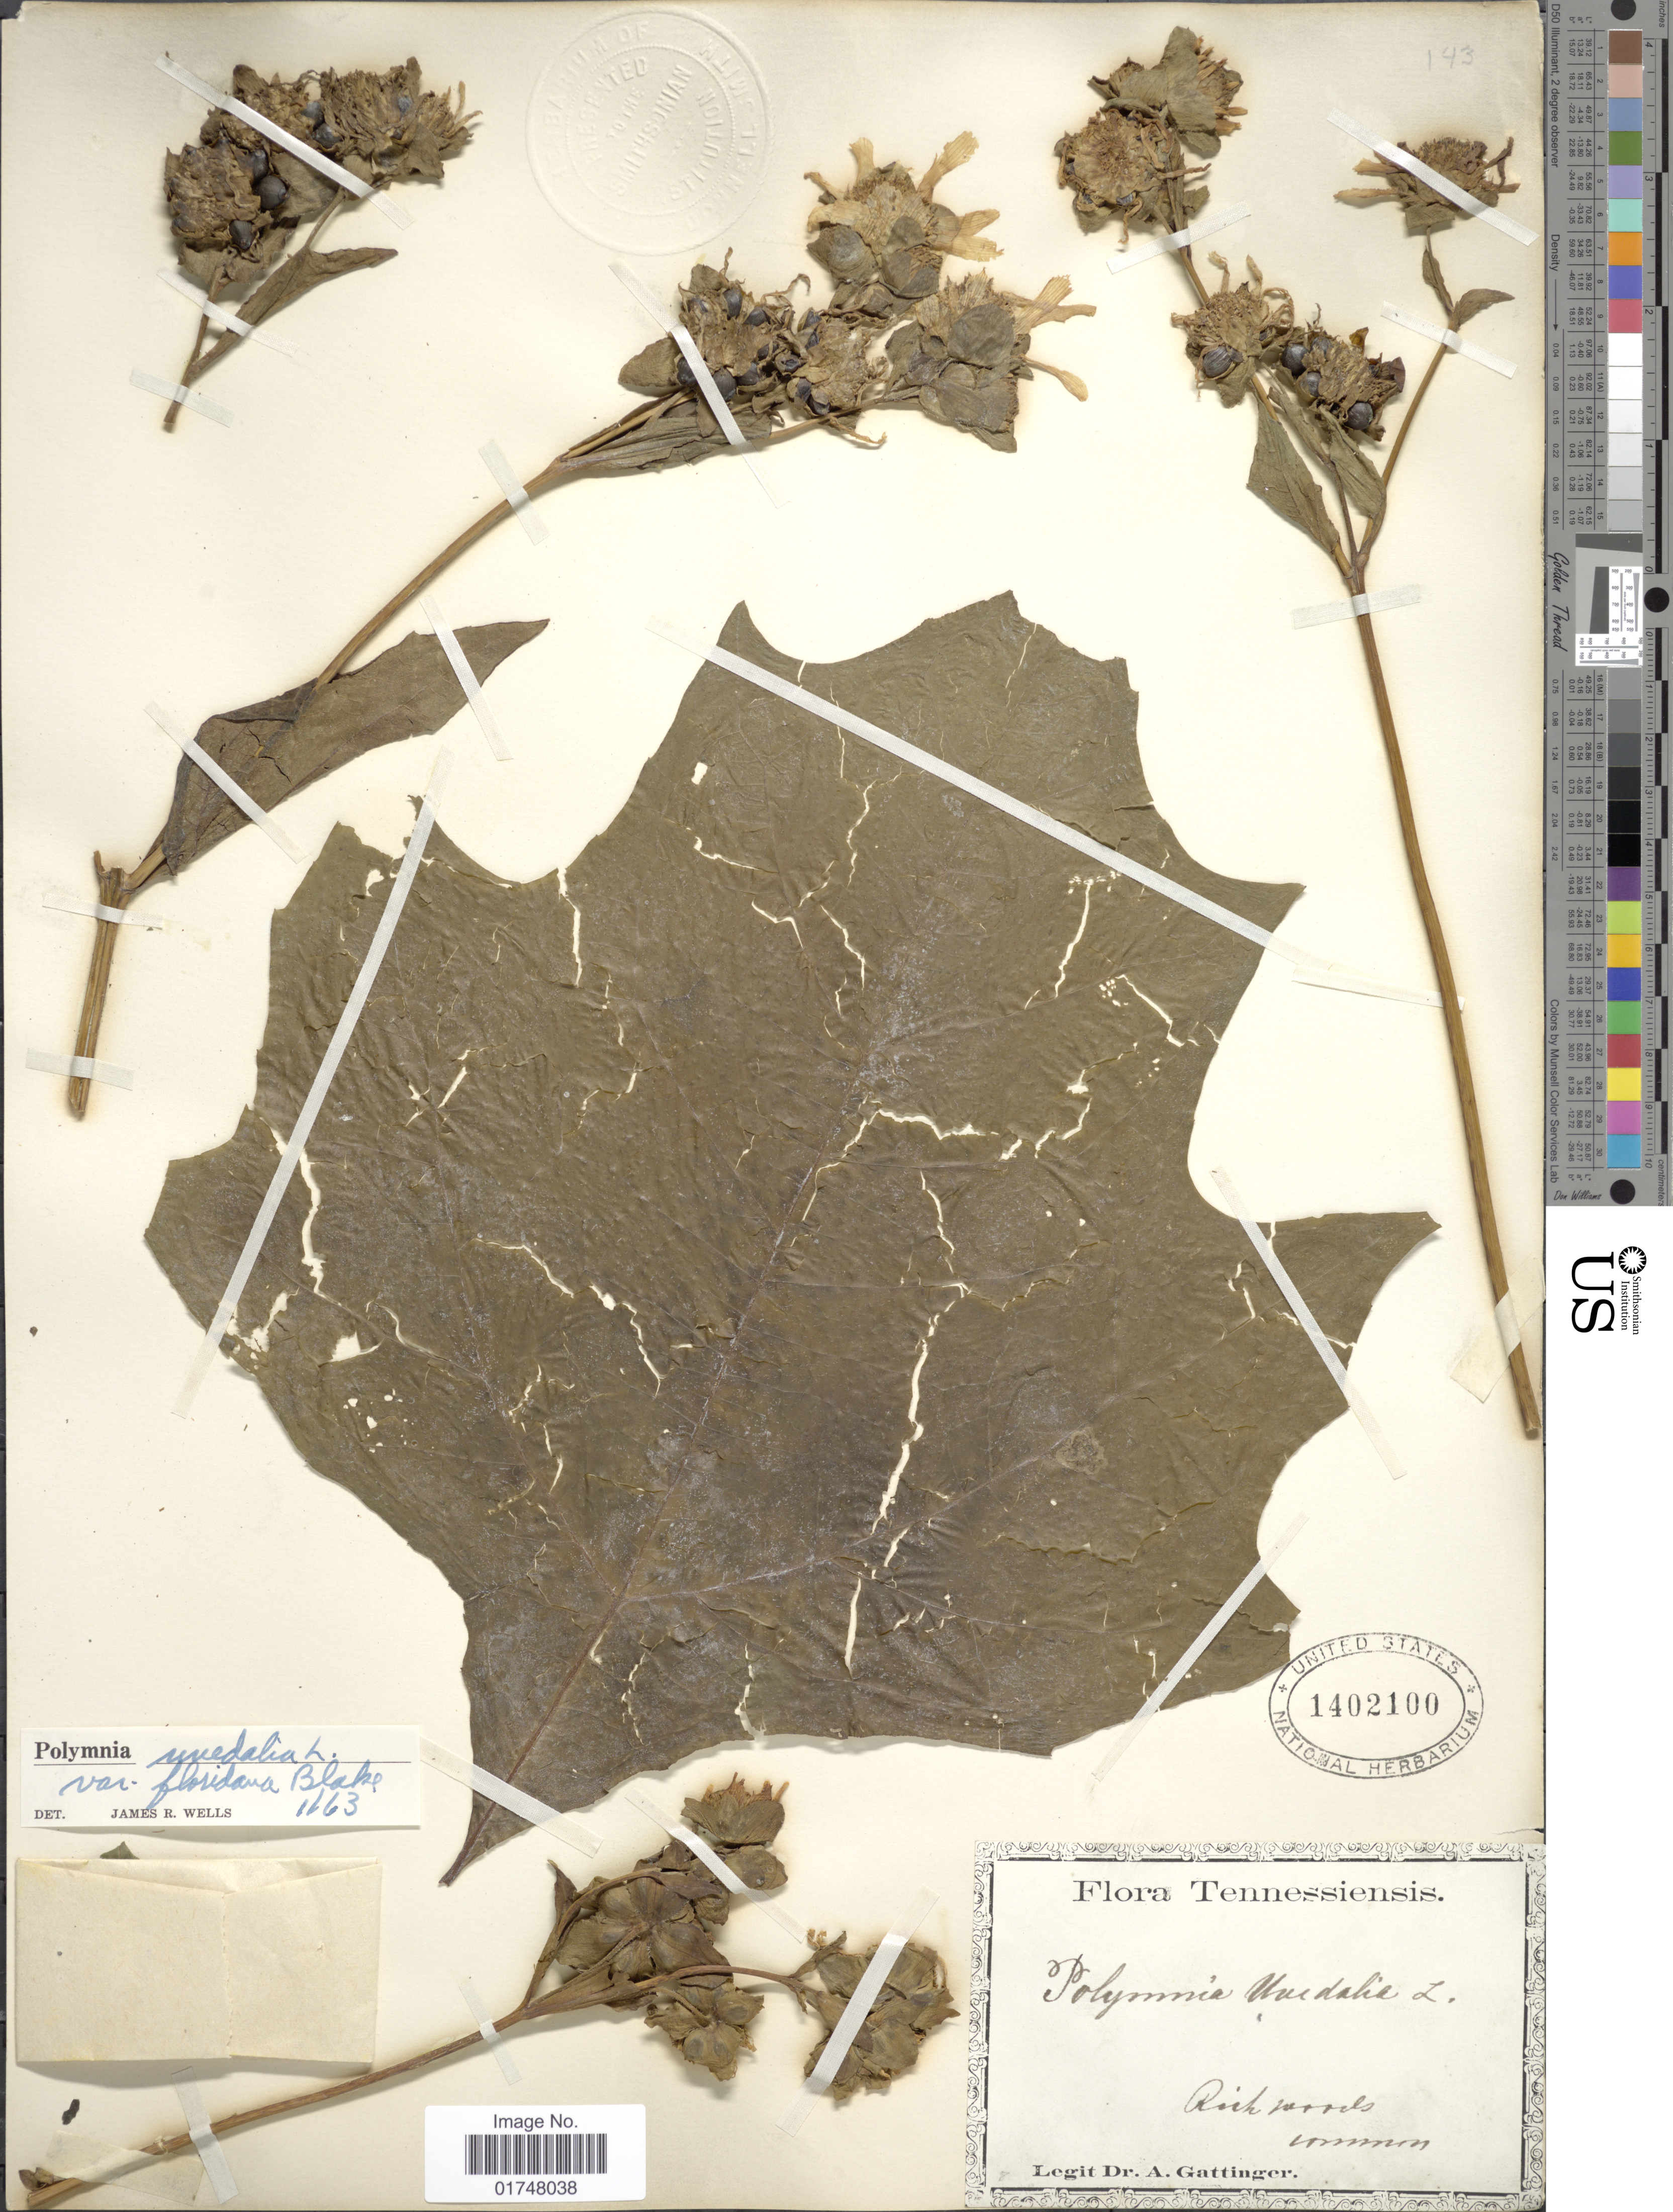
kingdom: Plantae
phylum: Tracheophyta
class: Magnoliopsida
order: Asterales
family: Asteraceae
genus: Smallanthus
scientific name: Smallanthus uvedalia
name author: (L.) Mack. ex Mack.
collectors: A. Gattinger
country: United States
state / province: Tennessee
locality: Rich woods common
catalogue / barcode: US 1402100